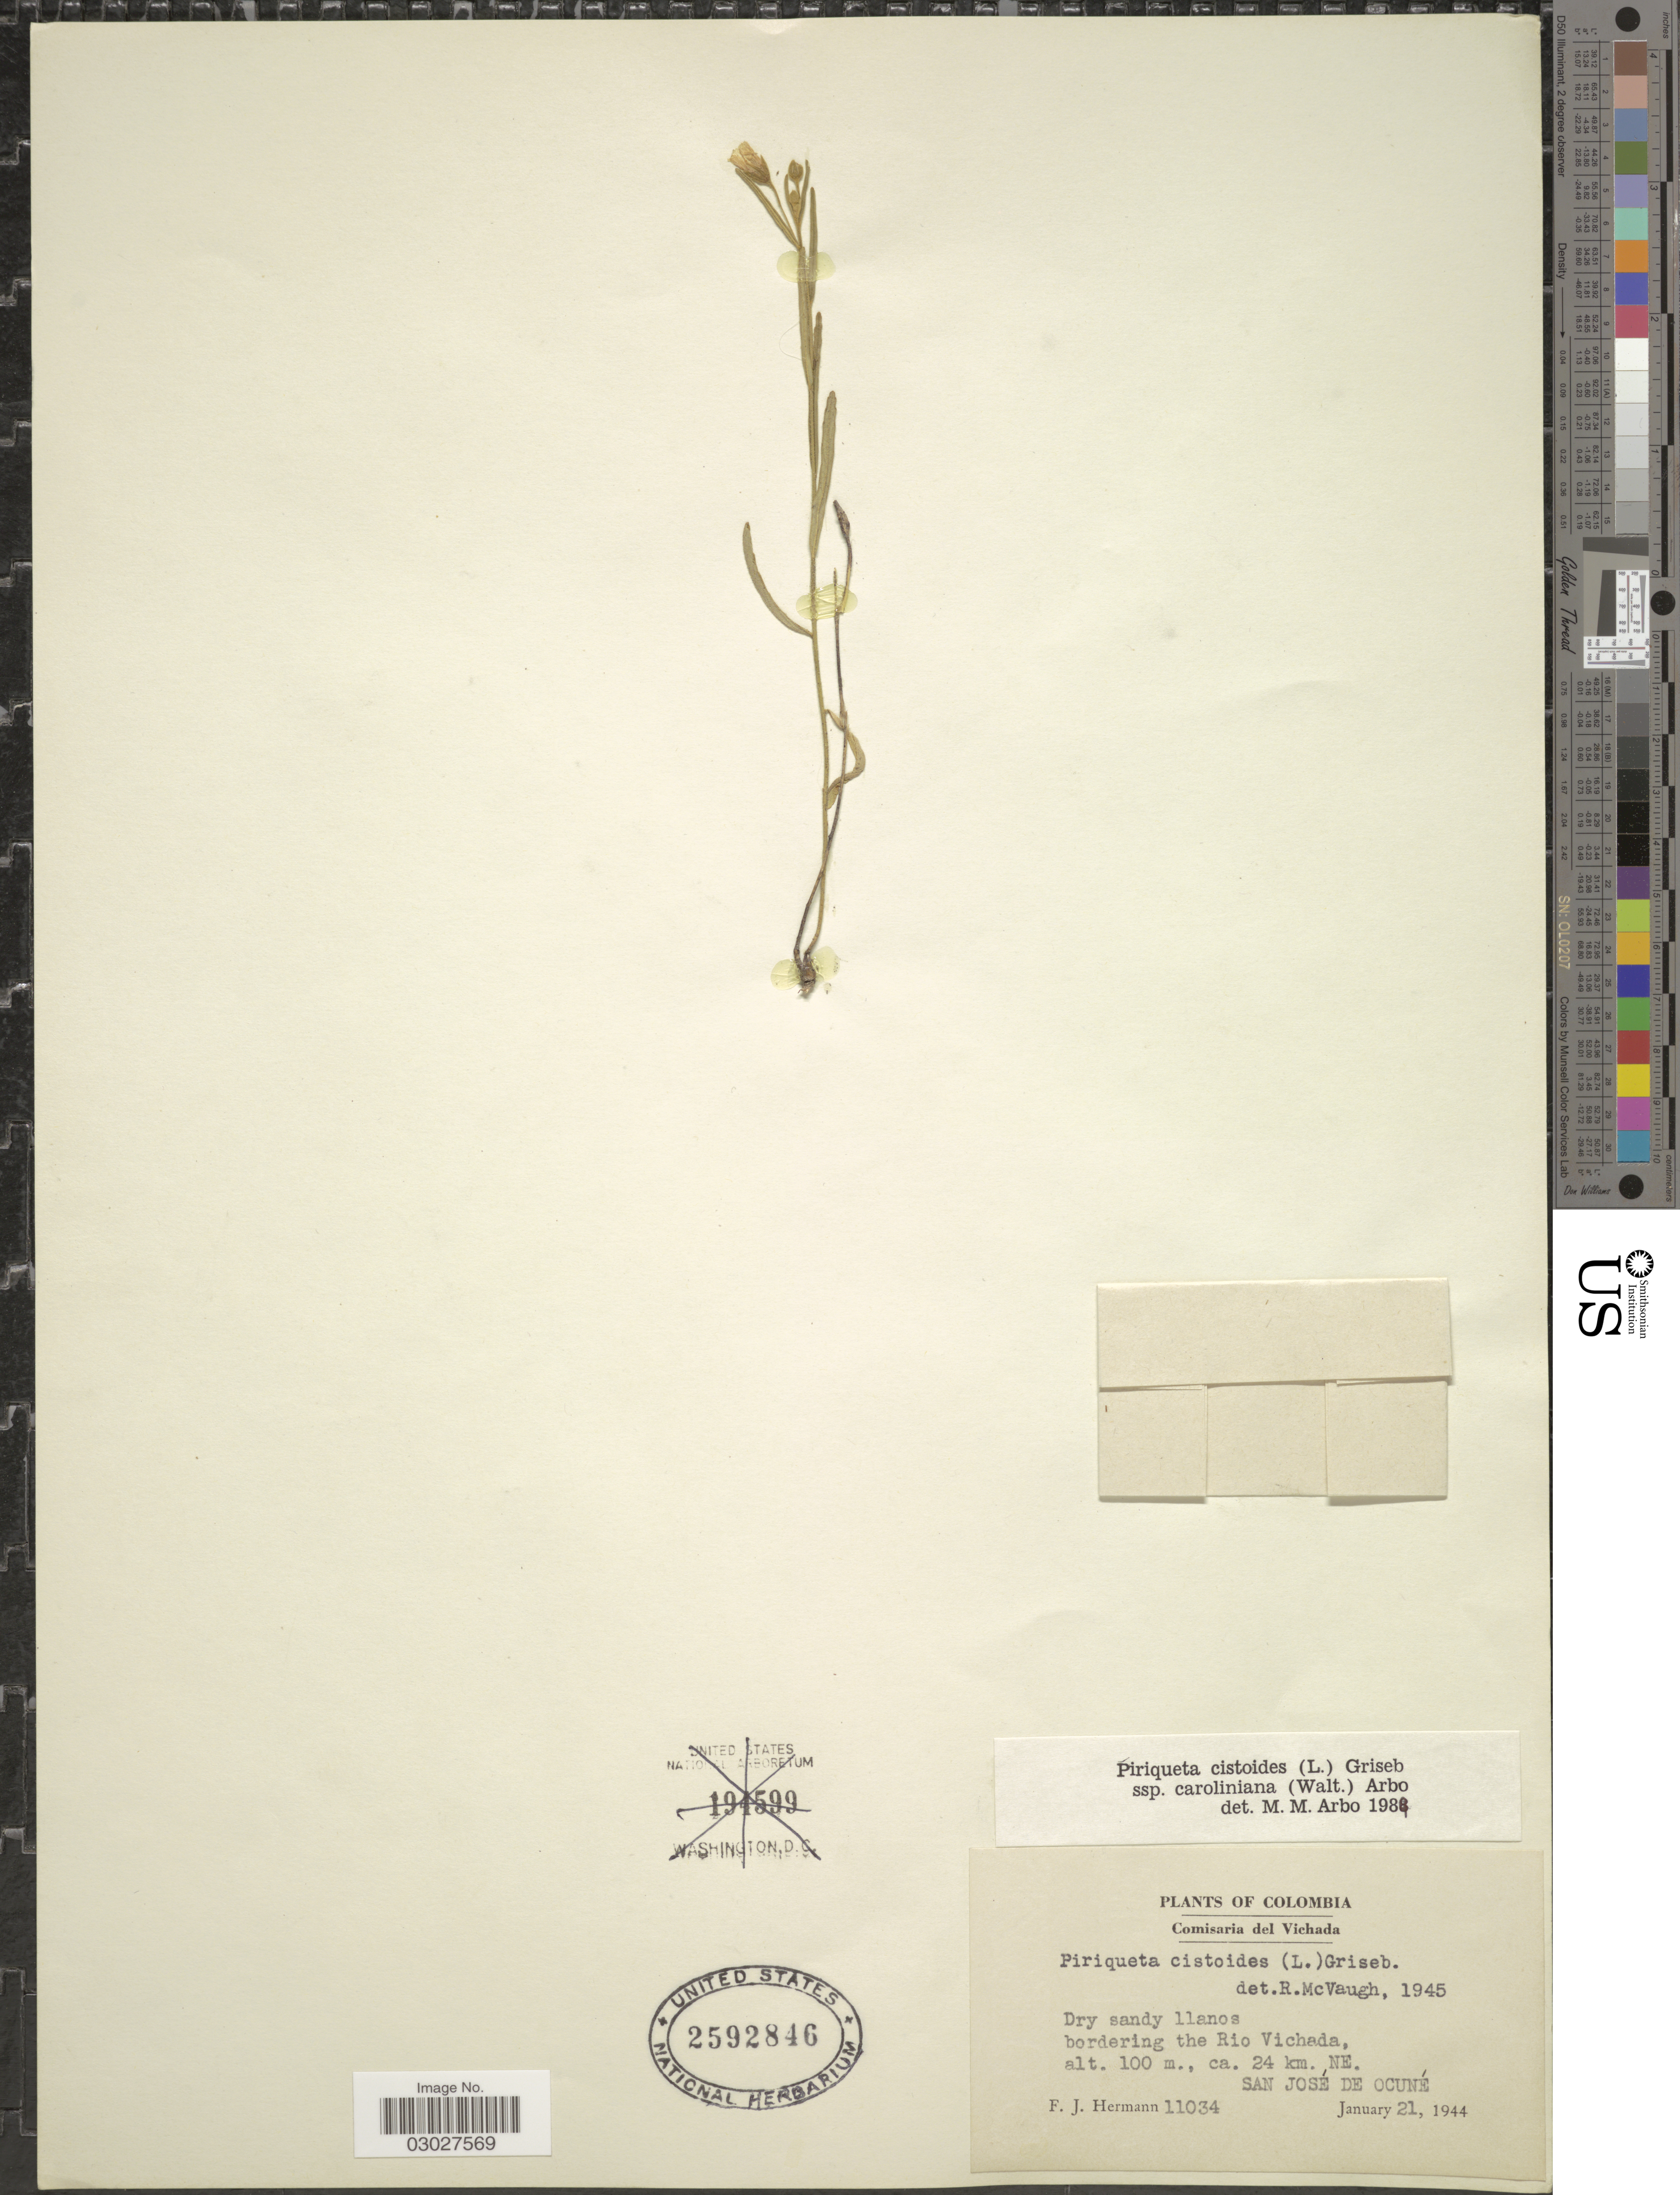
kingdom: Plantae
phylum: Tracheophyta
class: Magnoliopsida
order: Malpighiales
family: Turneraceae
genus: Piriqueta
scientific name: Piriqueta cistoides subsp. caroliniana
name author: (Walter) Arbo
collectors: F. J. Hermann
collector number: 11034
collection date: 1944-01-21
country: Colombia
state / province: Vichada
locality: Comisaria del Vichada. Dry sandy llanos bordering the Rio Vichada, ca. 24 km. NE. San José de Ocuné.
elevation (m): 100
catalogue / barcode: US 2592846